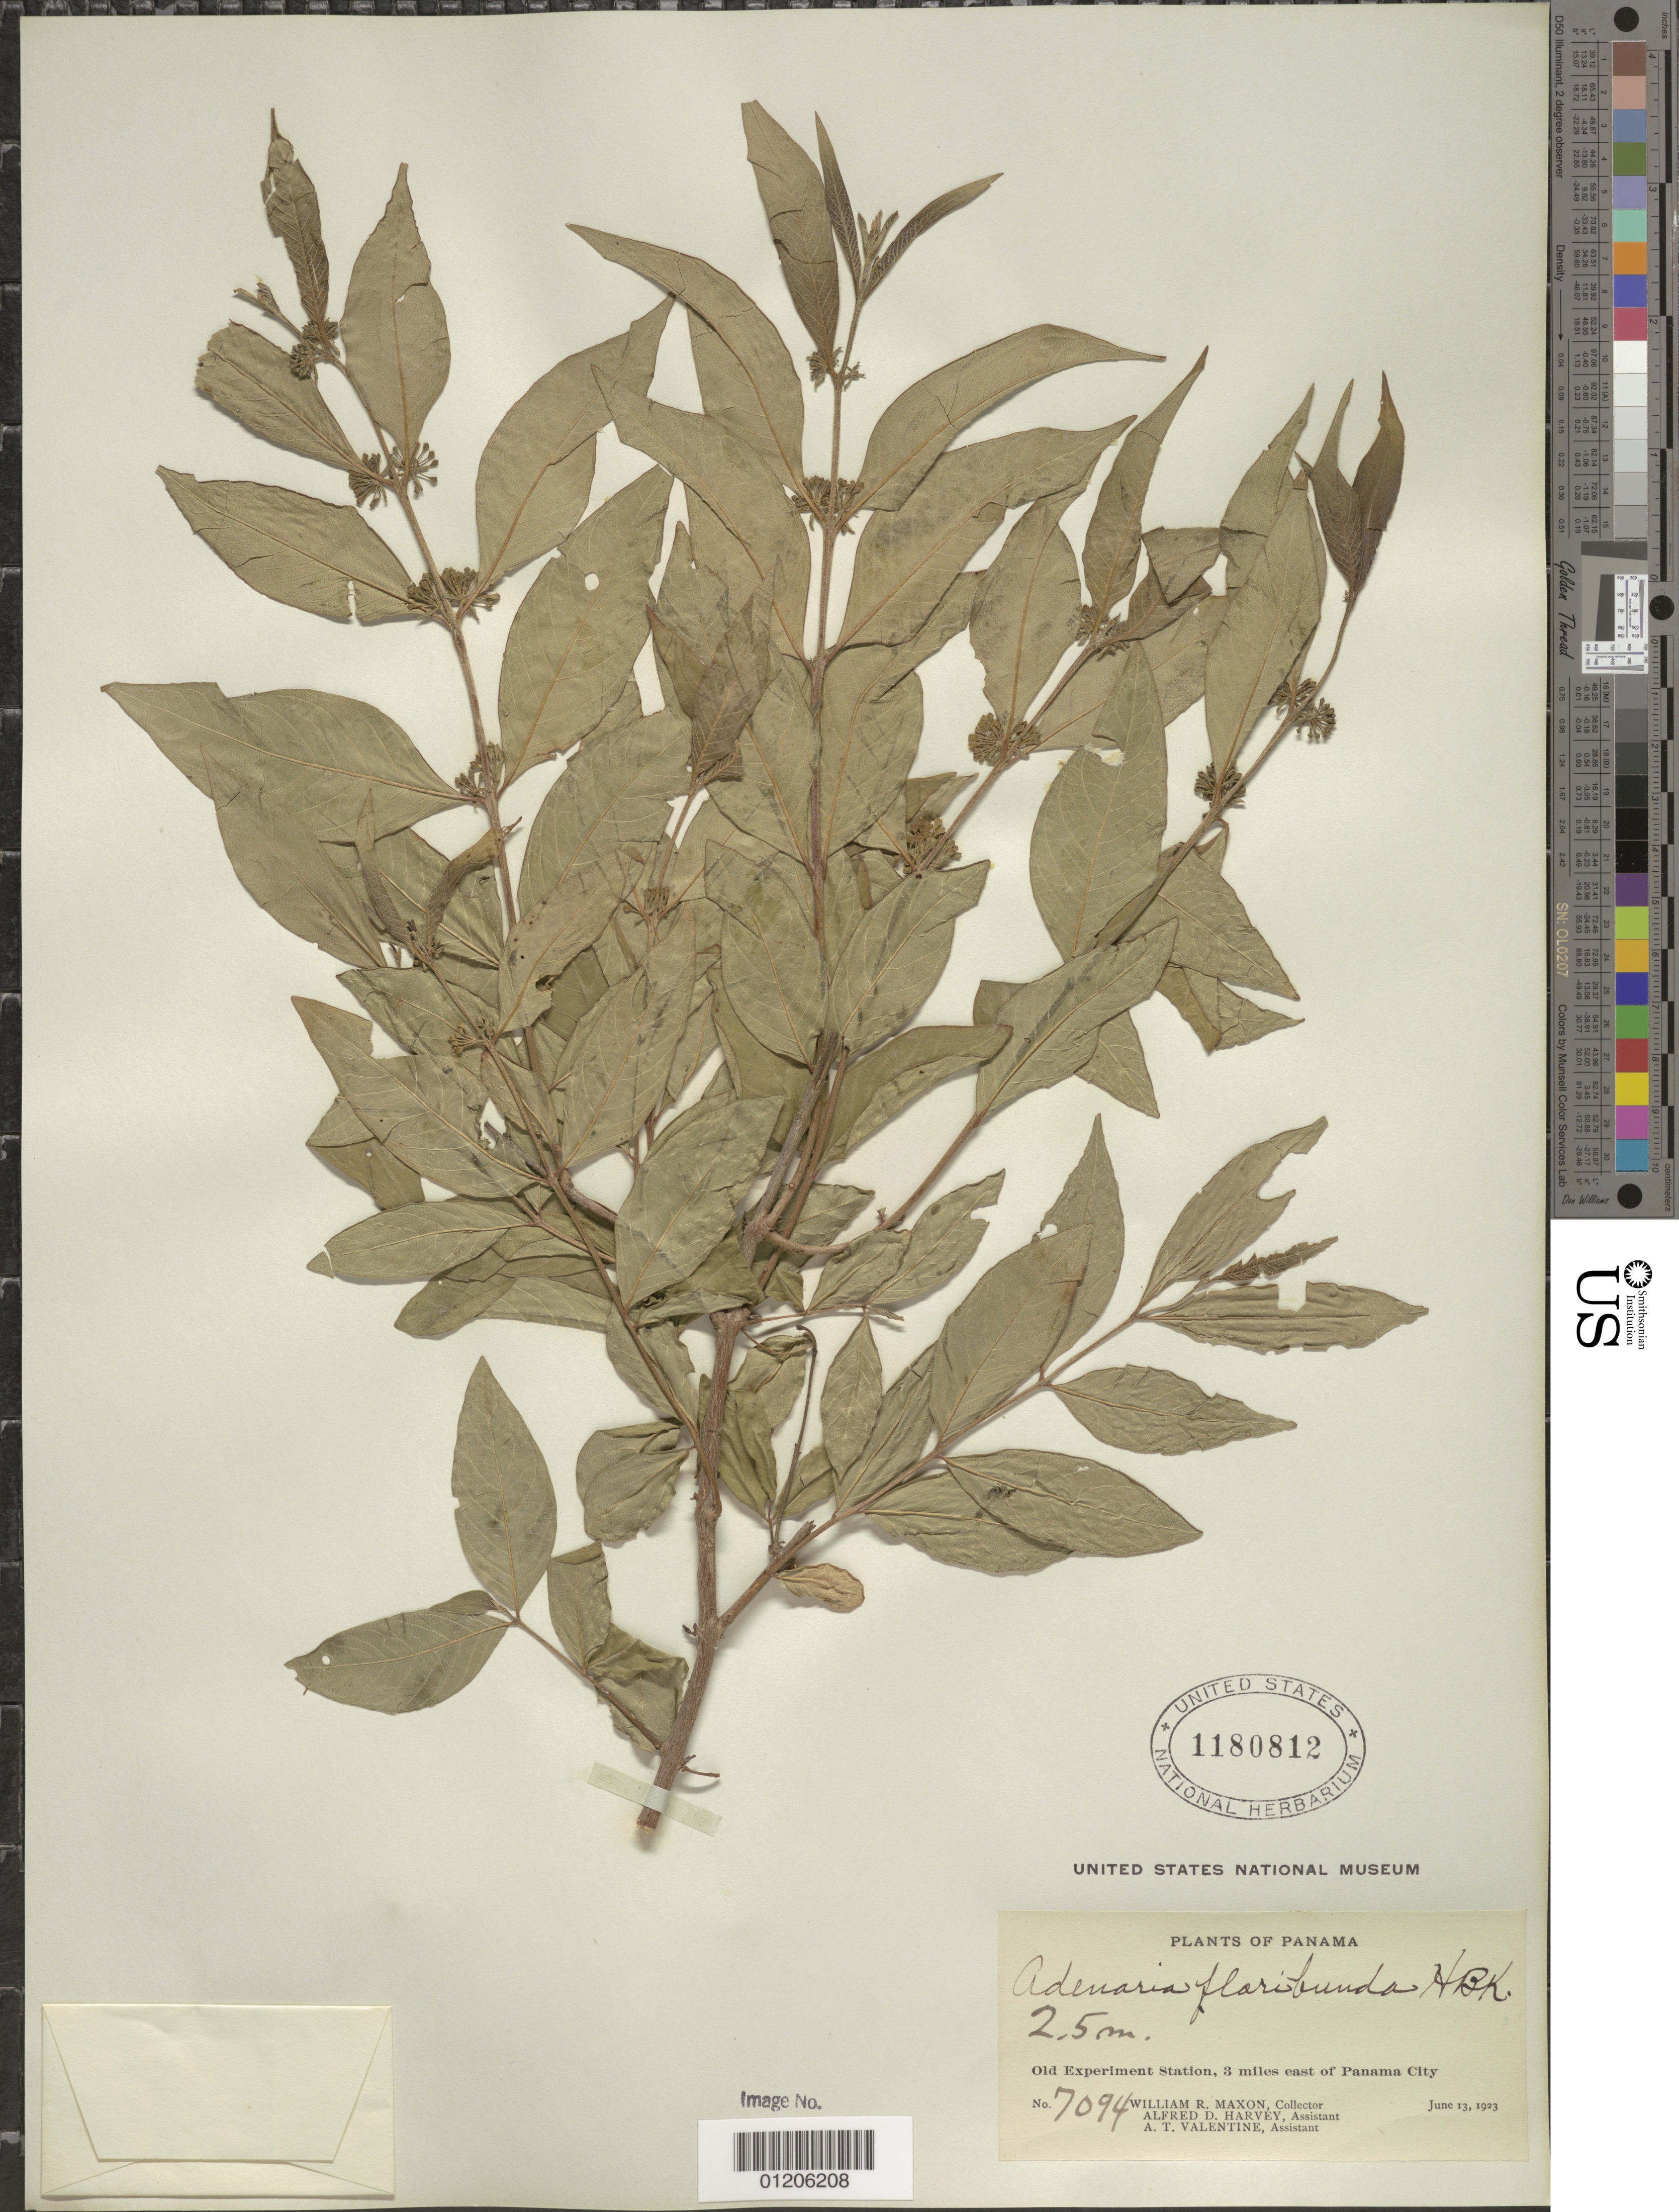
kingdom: Plantae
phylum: Tracheophyta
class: Magnoliopsida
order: Myrtales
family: Lythraceae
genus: Adenaria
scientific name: Adenaria floribunda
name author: Kunth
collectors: W. R. Maxon, A. D. Harvey & A. Valentine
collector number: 7094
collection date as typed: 13 Jun 1923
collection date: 1923-06-13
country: Panama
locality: Old Experimental Station, 3 mi E of Panama City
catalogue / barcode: US 1180812